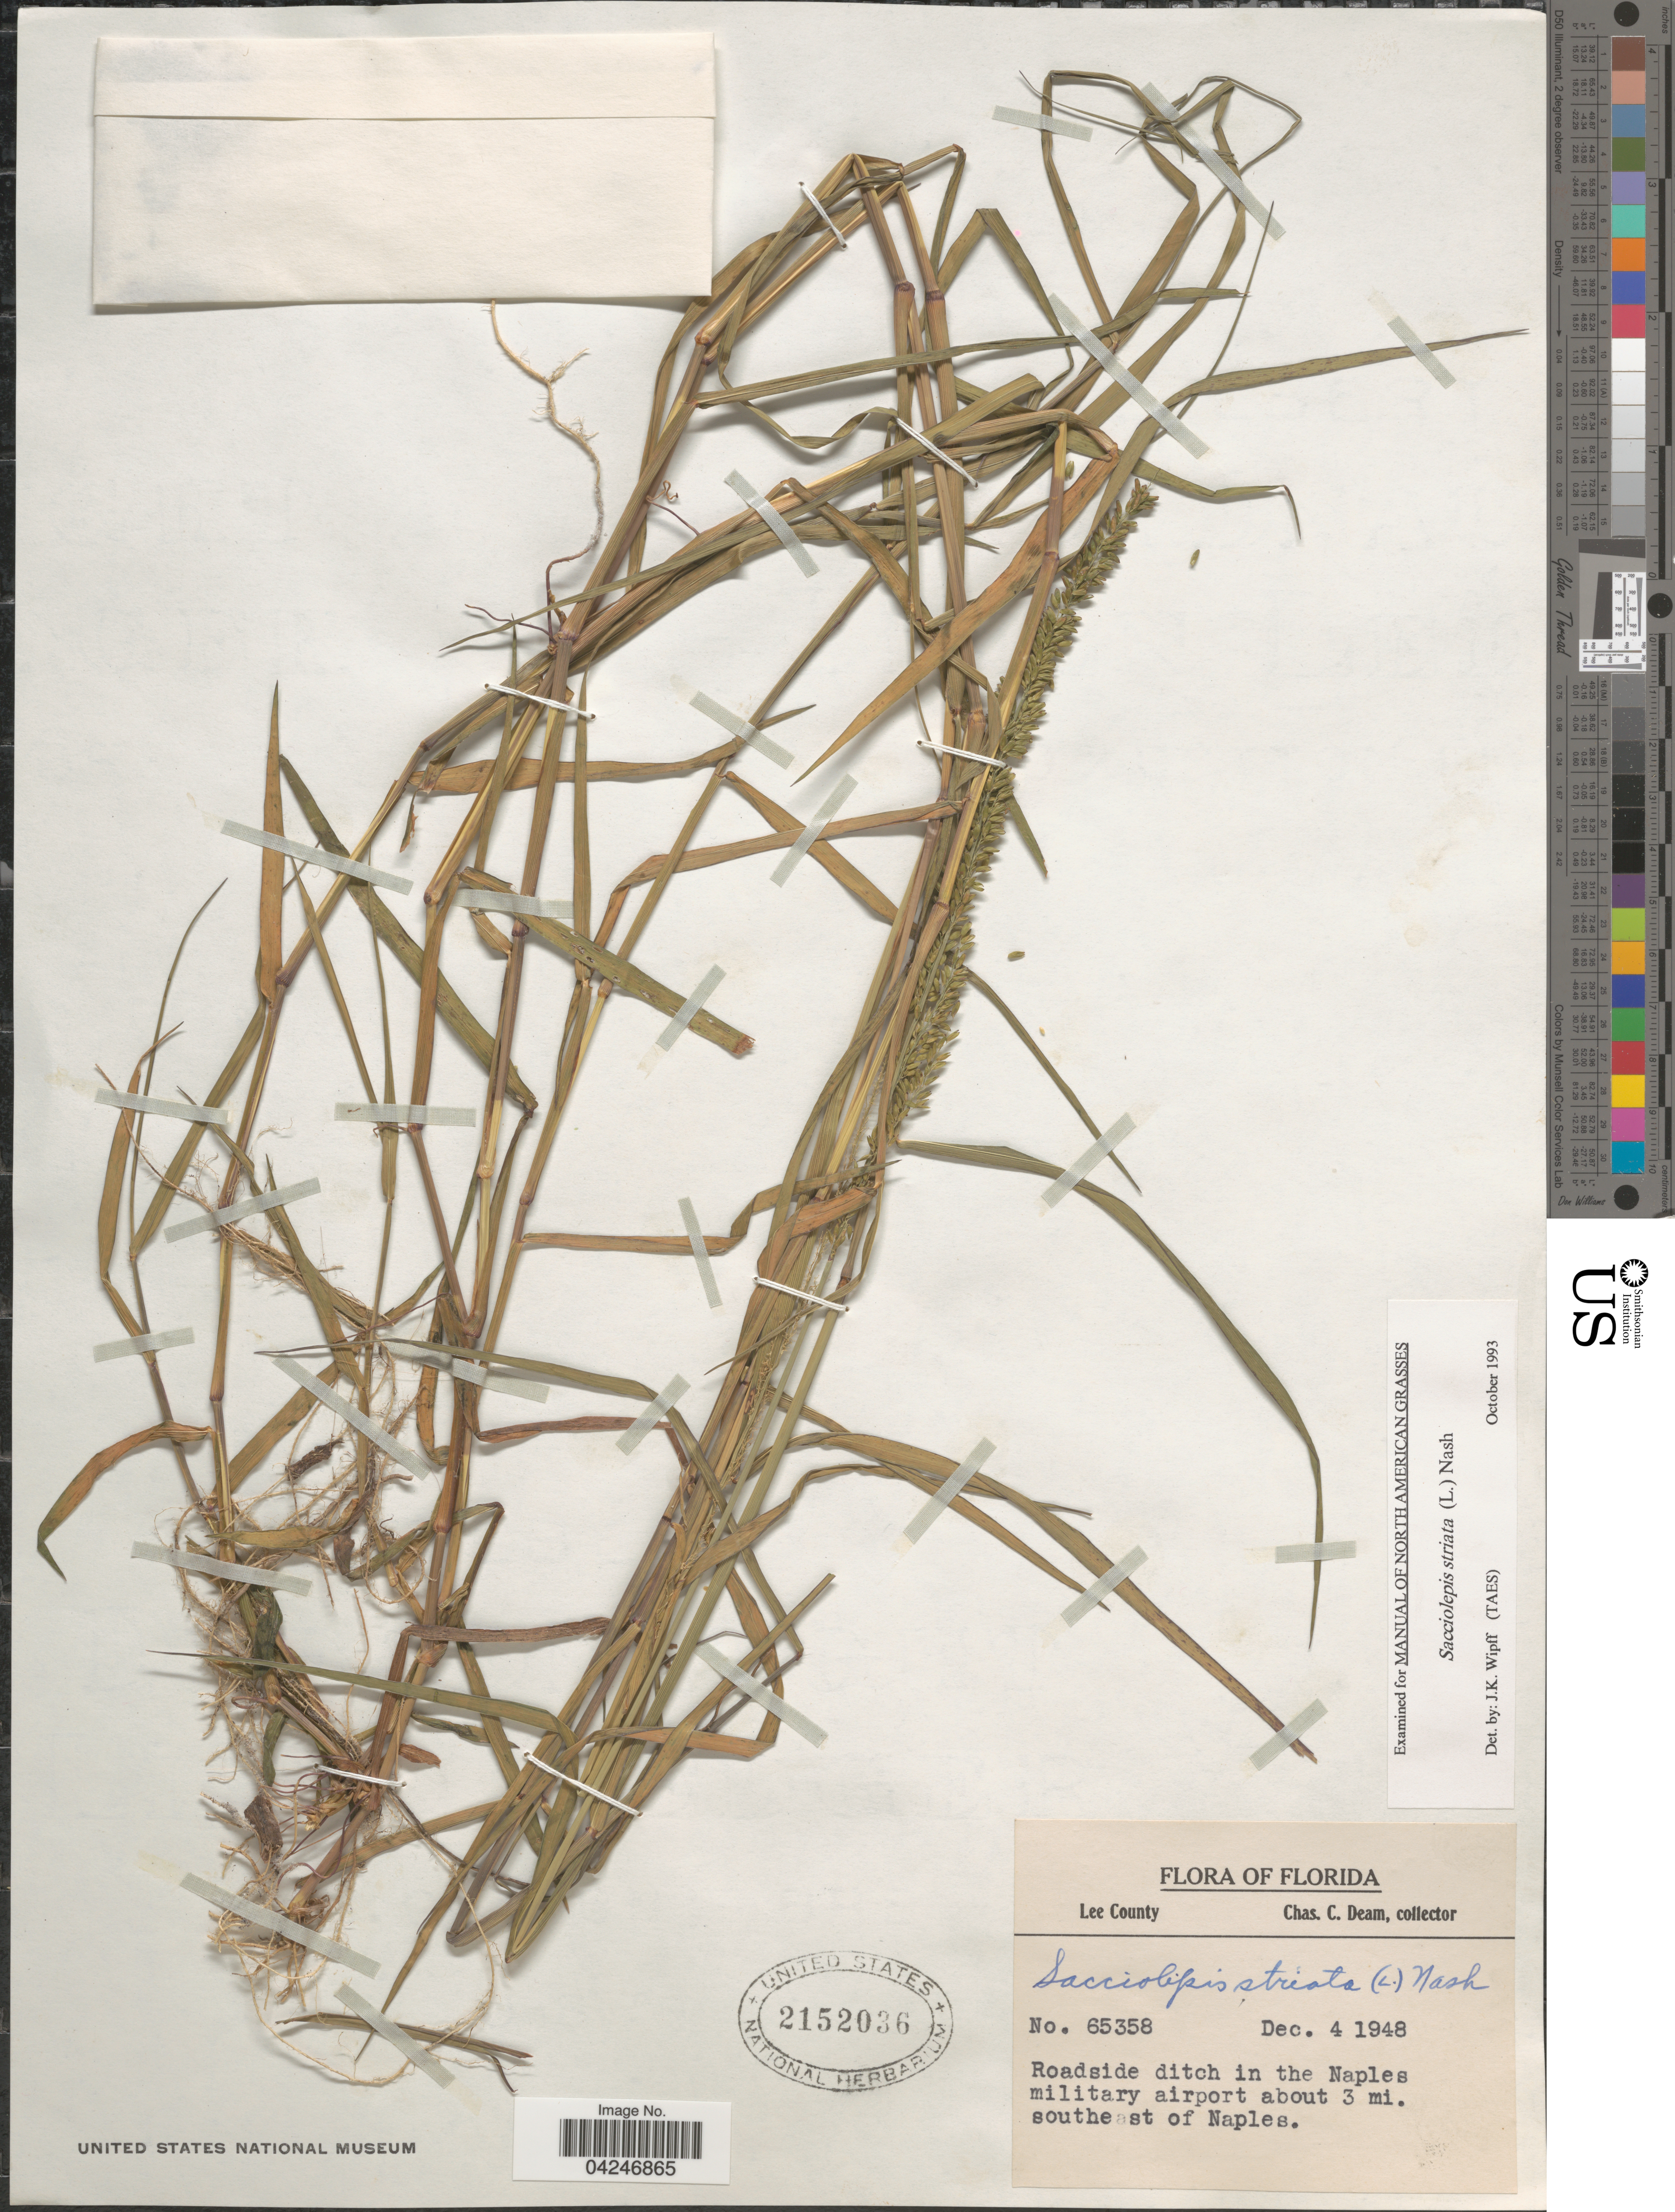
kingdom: Plantae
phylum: Tracheophyta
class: Liliopsida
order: Poales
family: Poaceae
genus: Sacciolepis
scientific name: Sacciolepis striata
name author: (L.) Nash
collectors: C. C. Deam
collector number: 65358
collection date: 1948-12-04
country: United States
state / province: Florida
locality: Lee County. Roadside ditch in the Naples military airport about 3 mi. southeast of Naples.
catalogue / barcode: US 2152036